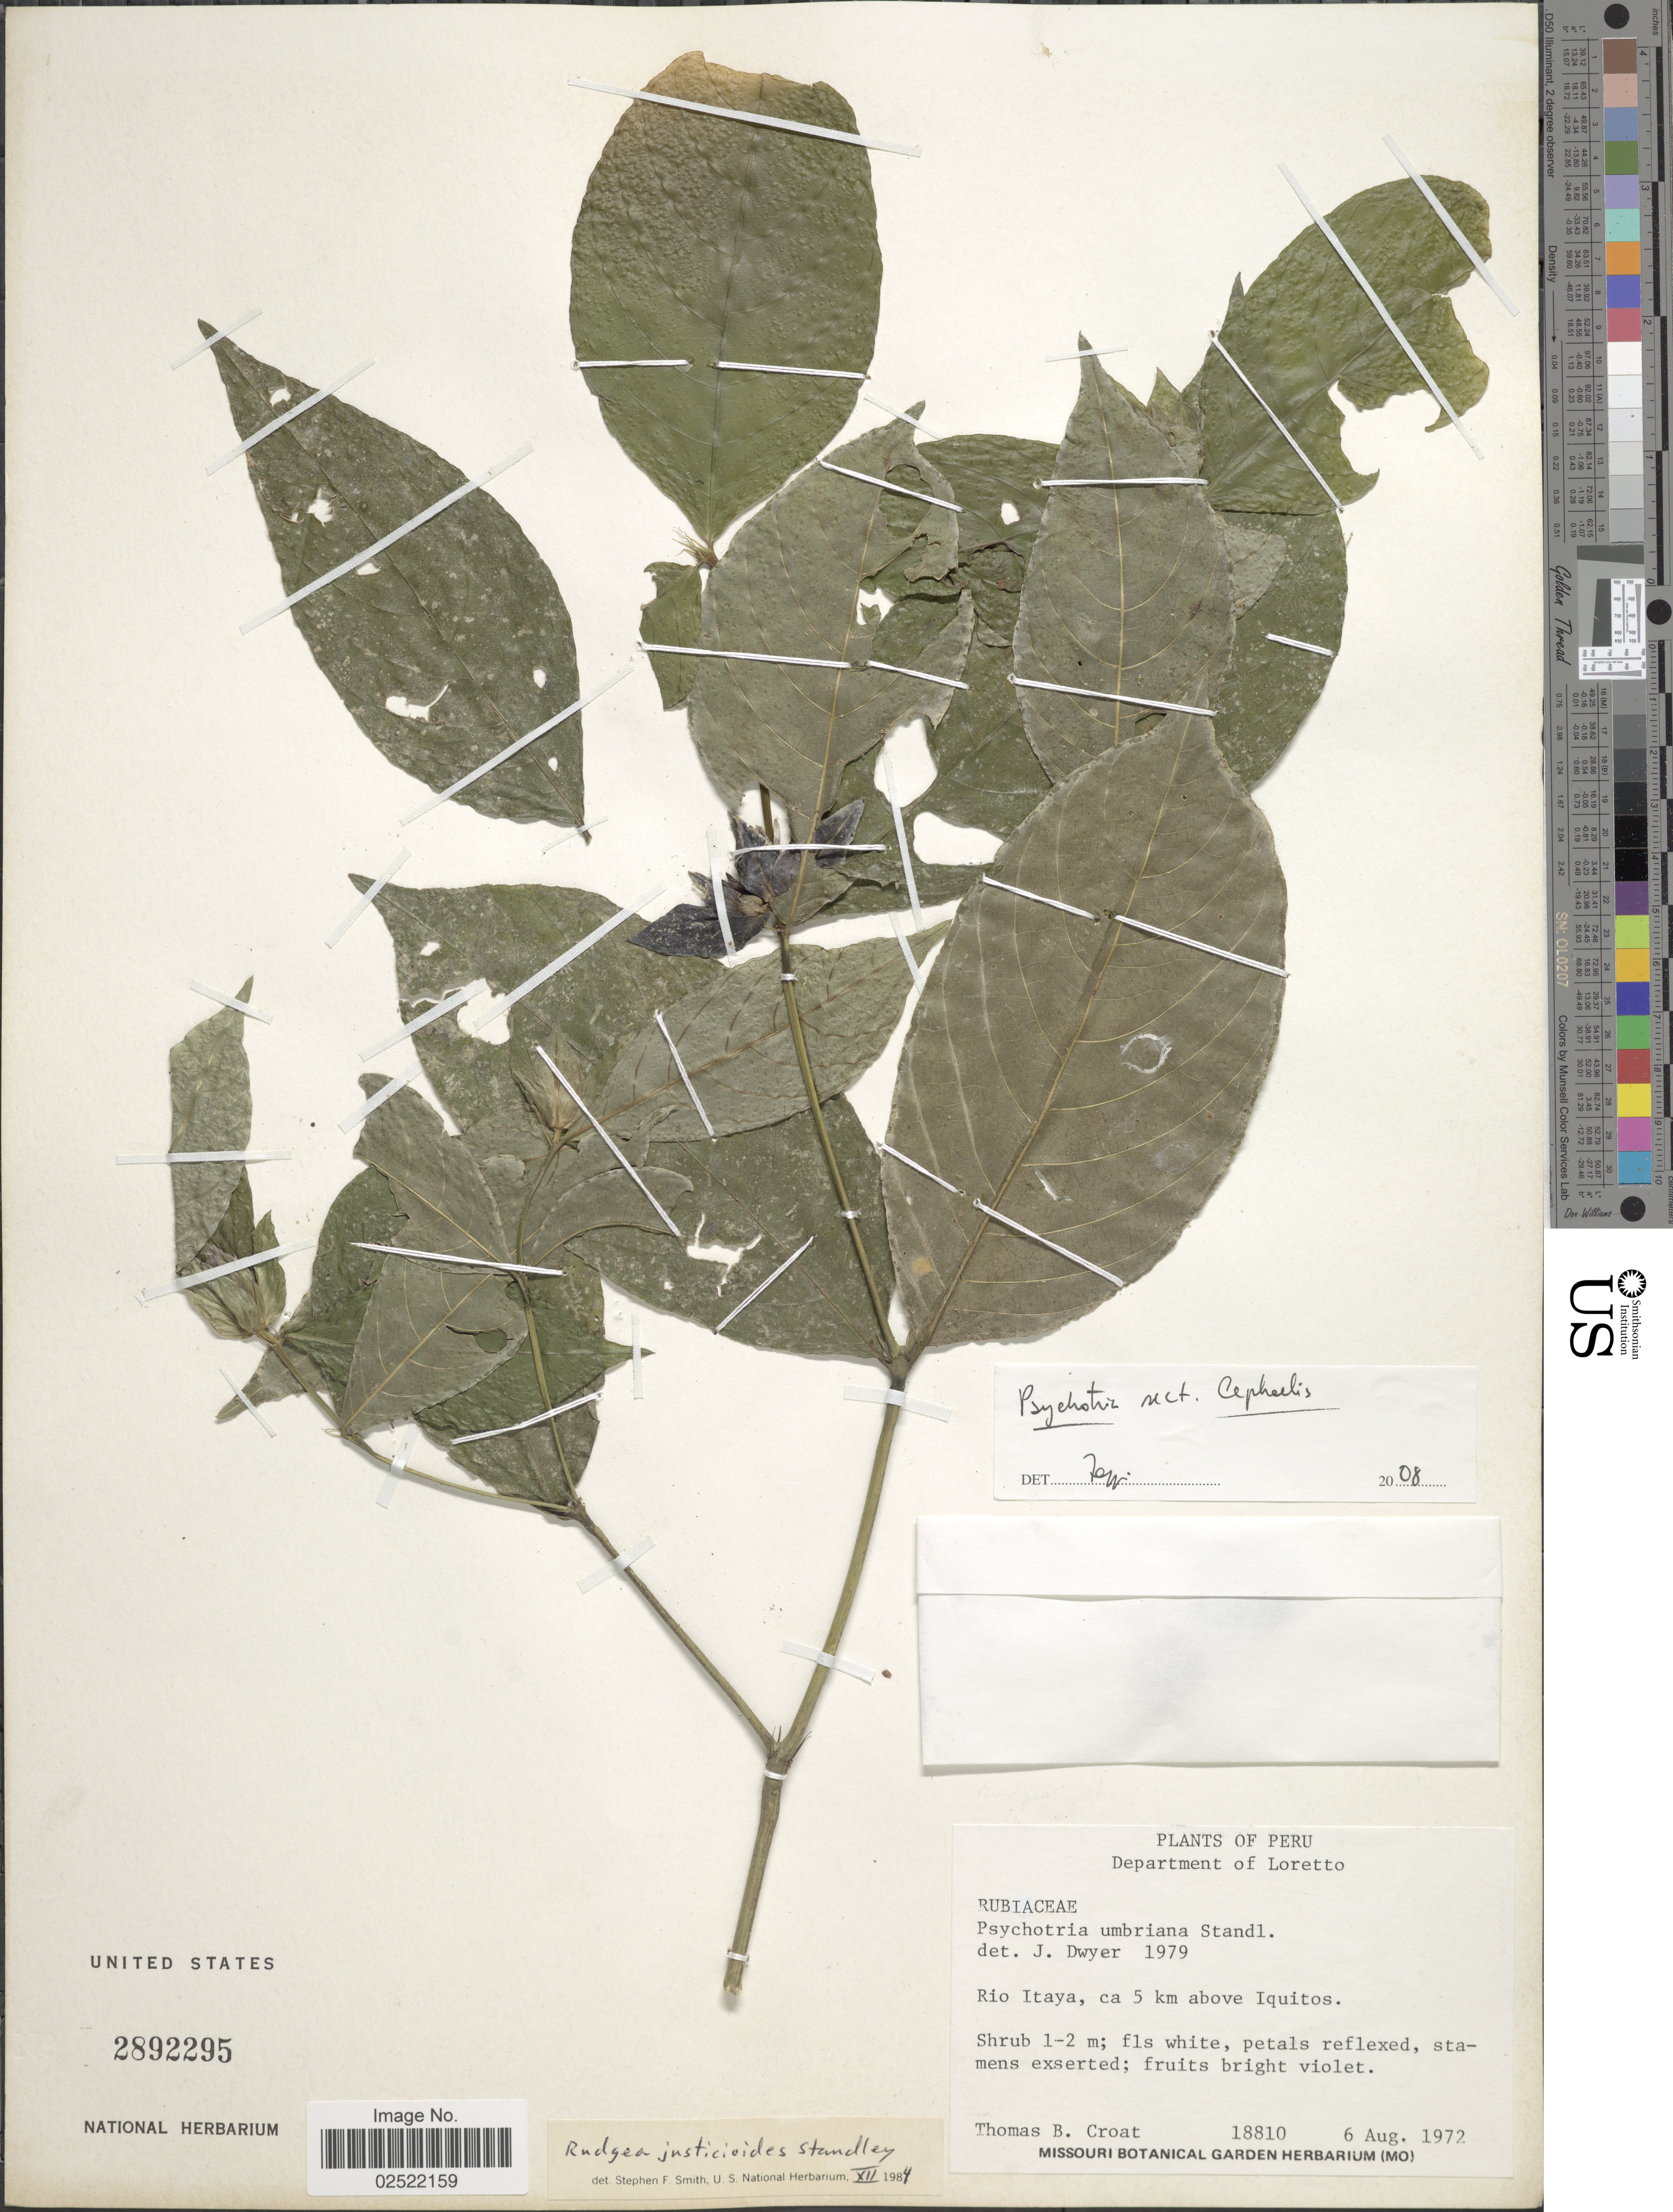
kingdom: Plantae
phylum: Tracheophyta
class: Magnoliopsida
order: Gentianales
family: Rubiaceae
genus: Psychotria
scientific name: Psychotria sp.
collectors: T. B. Croat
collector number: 18810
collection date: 1972-08-06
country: Peru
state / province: Loreto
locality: Department of Loretto. Rio Itaya, ca 5 km above Iquitos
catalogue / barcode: US 2892295